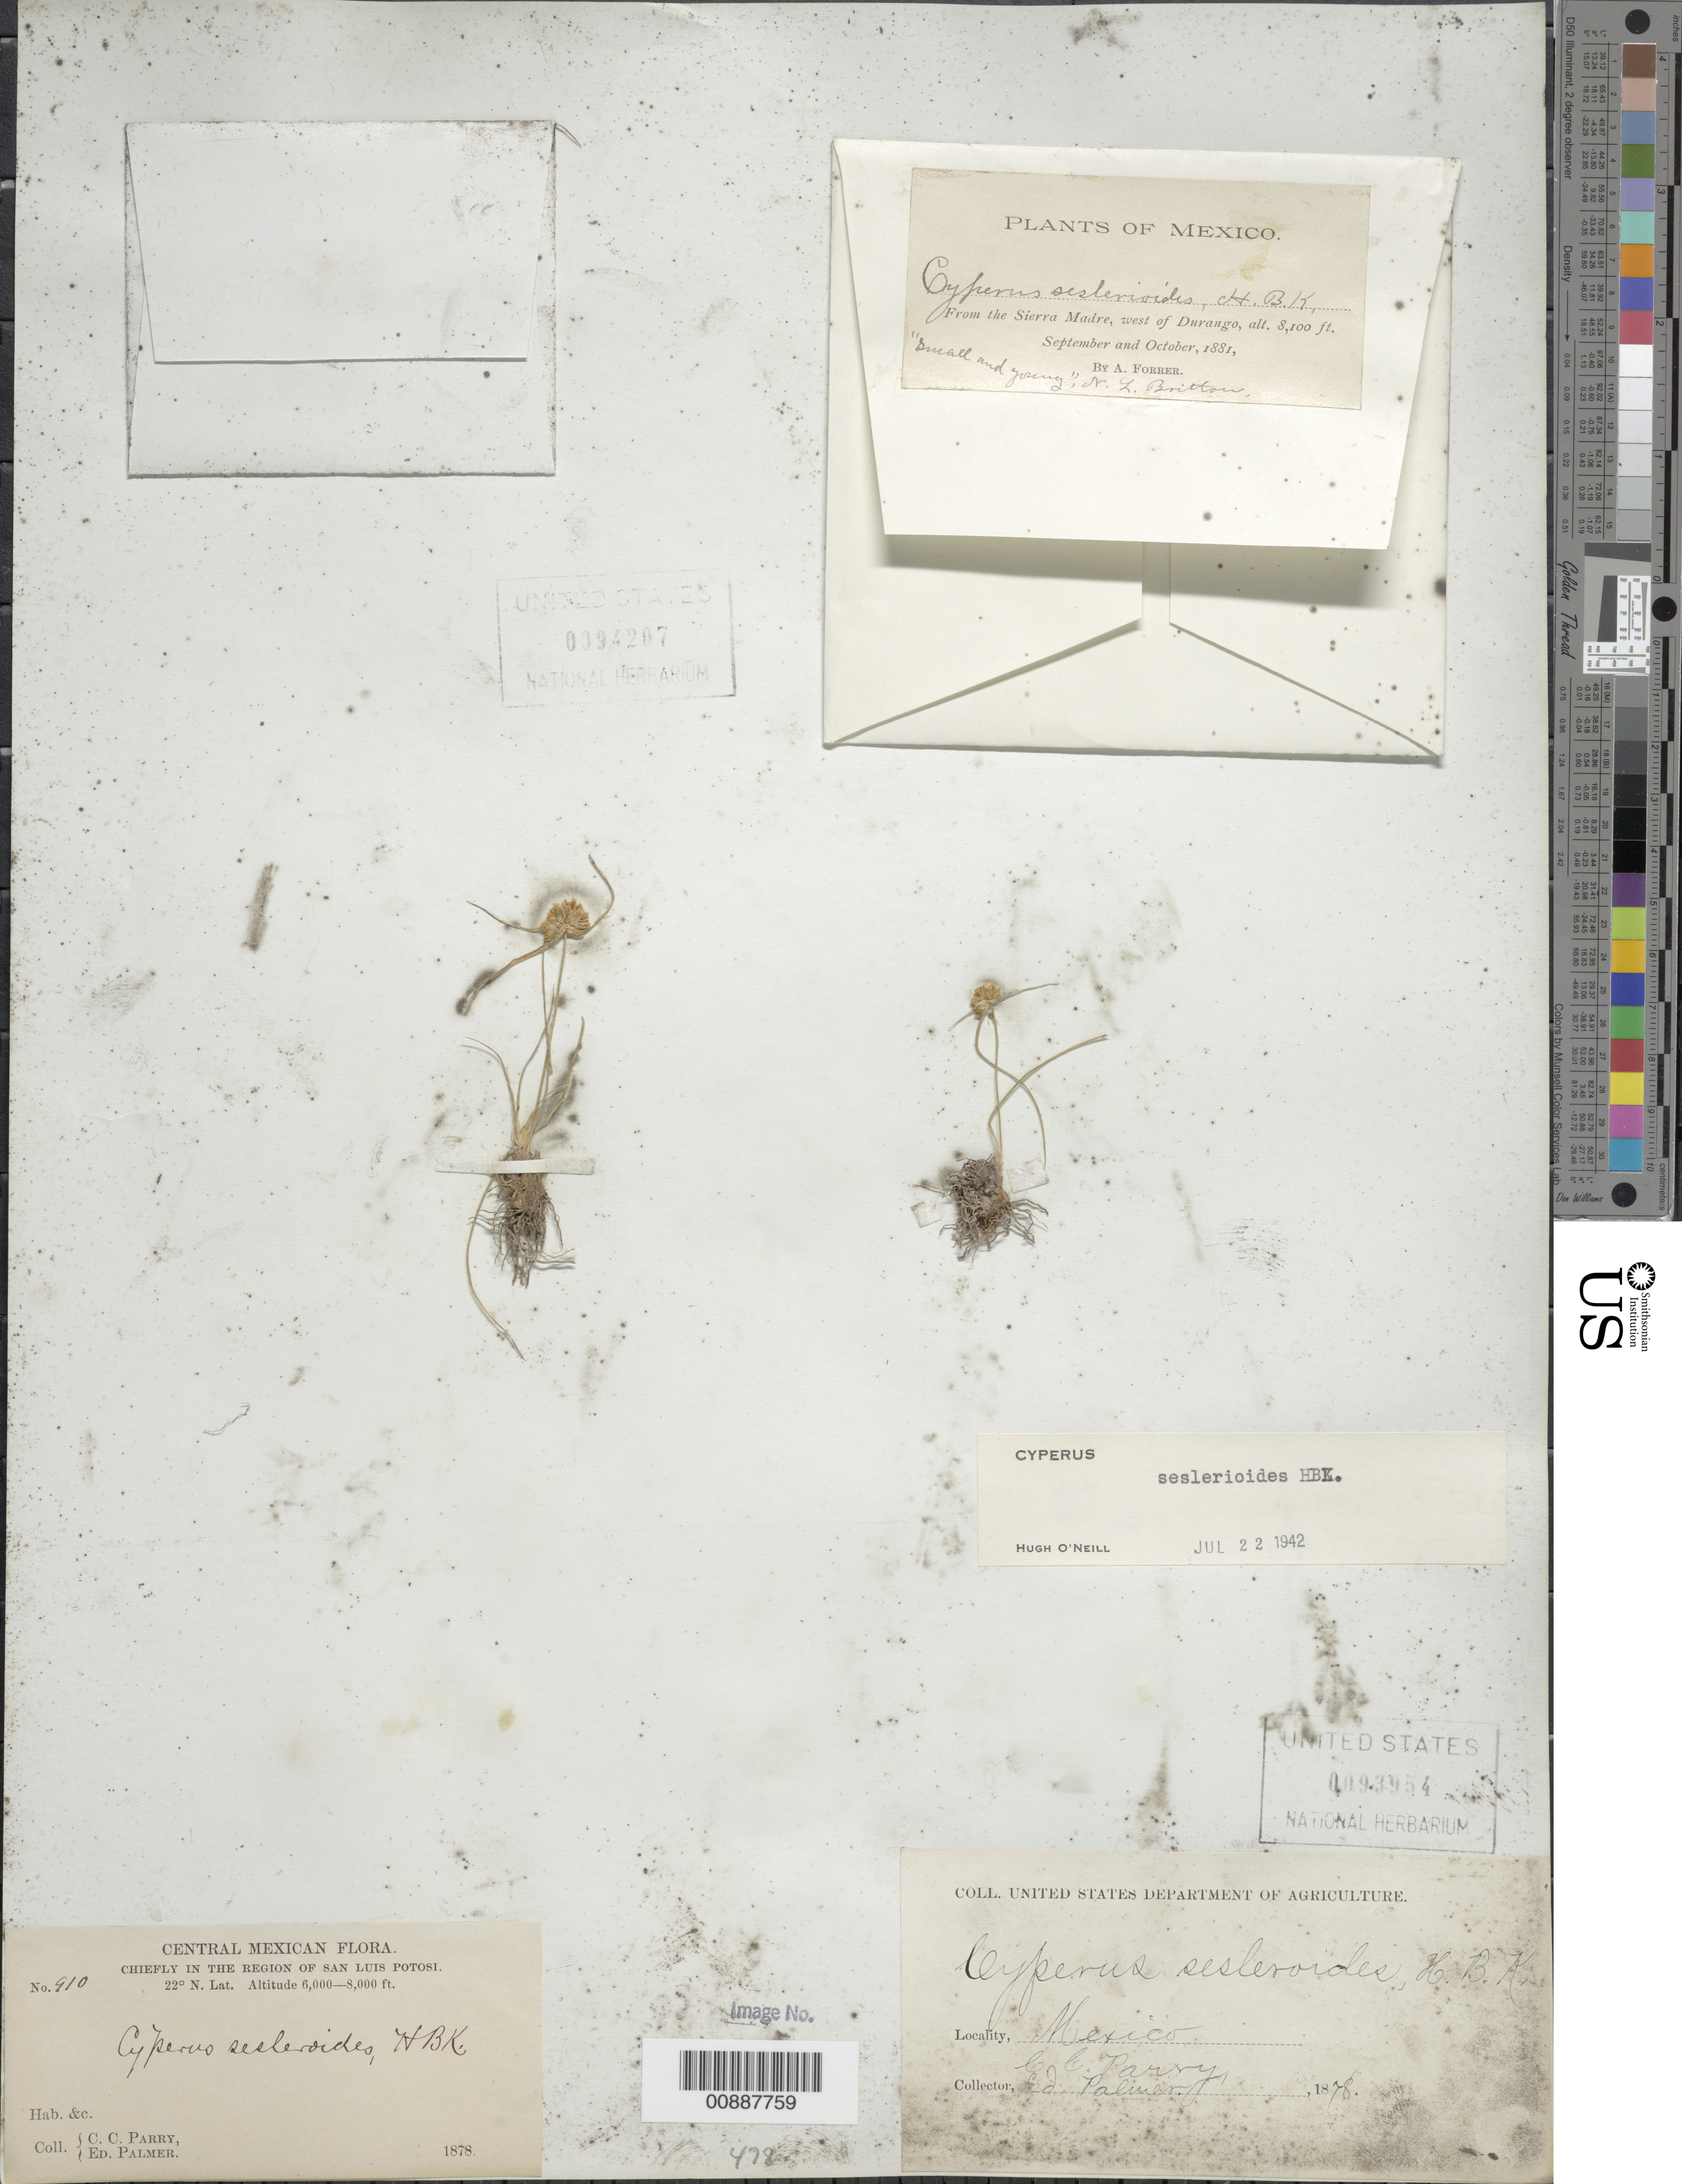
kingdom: Plantae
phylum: Tracheophyta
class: Liliopsida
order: Poales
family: Cyperaceae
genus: Cyperus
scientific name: Cyperus seslerioides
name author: Kunth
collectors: A. Forrer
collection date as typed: Sep 1881 to -- Oct 1881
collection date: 1881-09/1881-10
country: Mexico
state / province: Durango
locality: From the Sierra Madre, west of Durango.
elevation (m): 2469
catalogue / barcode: US 94207